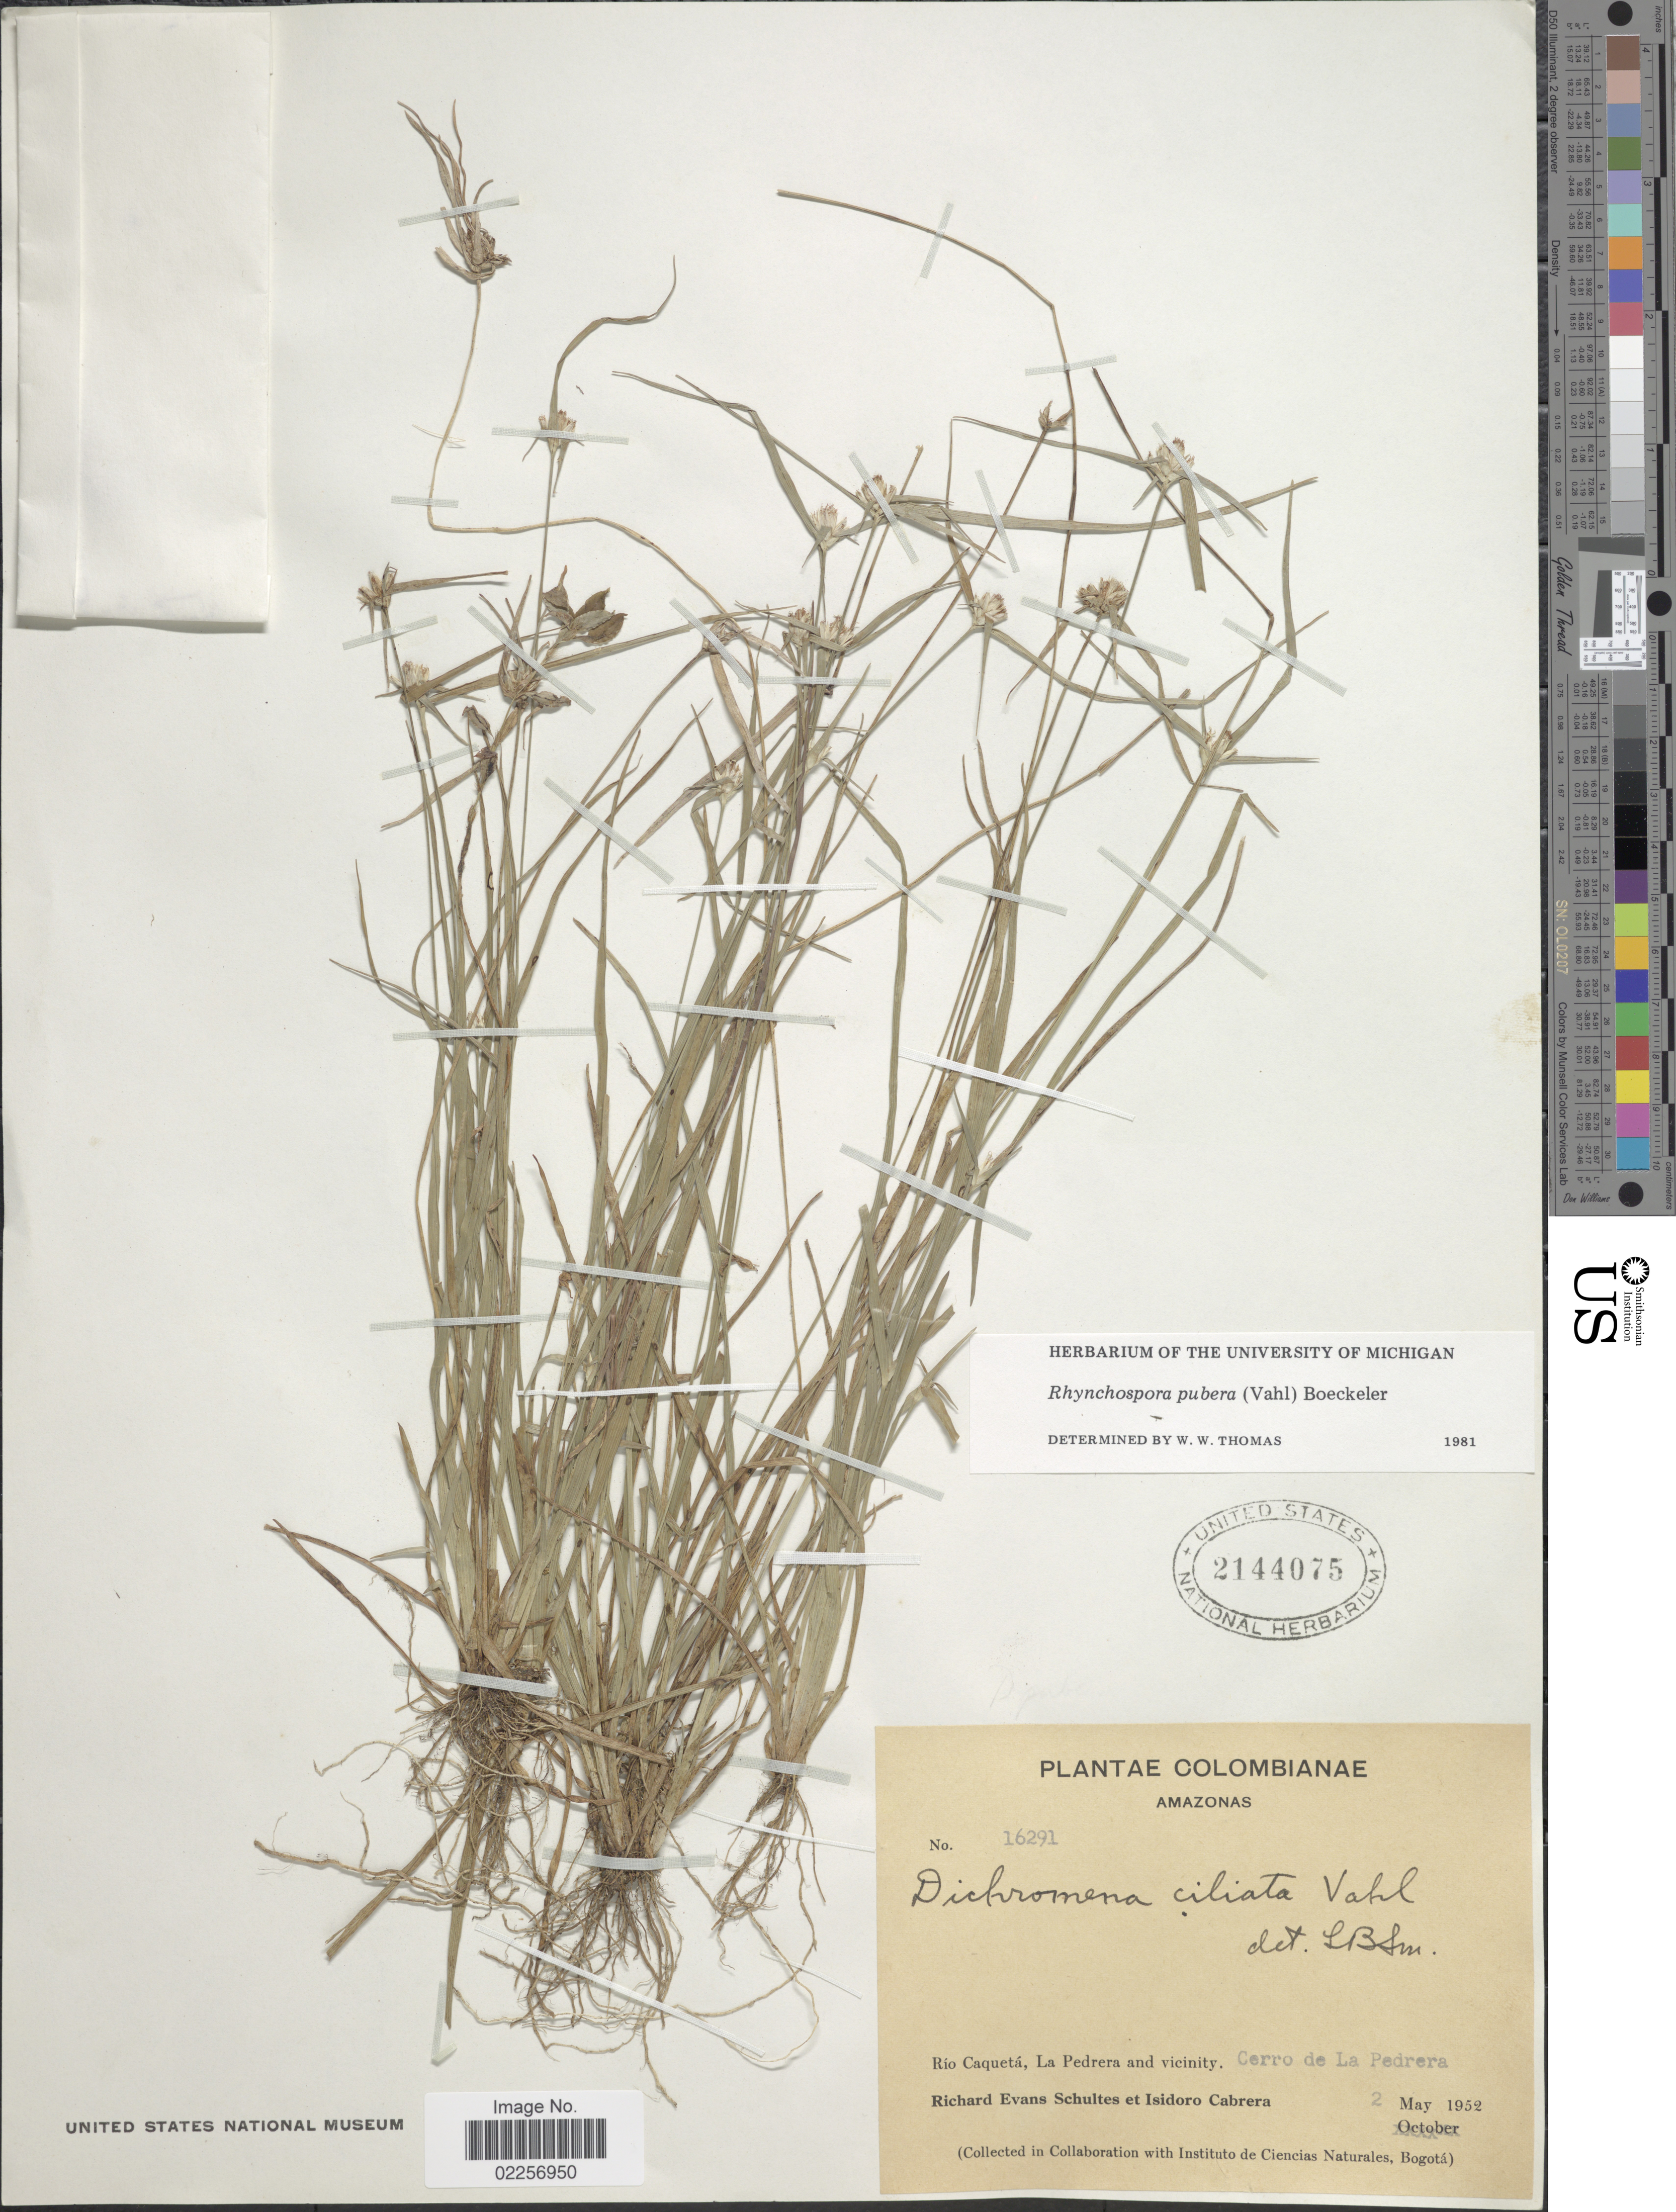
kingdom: Plantae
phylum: Tracheophyta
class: Liliopsida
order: Poales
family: Cyperaceae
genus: Rhynchospora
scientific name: Rhynchospora pubera subsp. pubera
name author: (Vahl) Boeckeler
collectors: R. E. Schultes & I. Cabrera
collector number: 16291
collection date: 1952-05-02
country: Colombia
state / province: Amazônas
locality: Rio Caqueta, La Pedrera and vicinity. Cerro de La Pedrera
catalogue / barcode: US 2144075